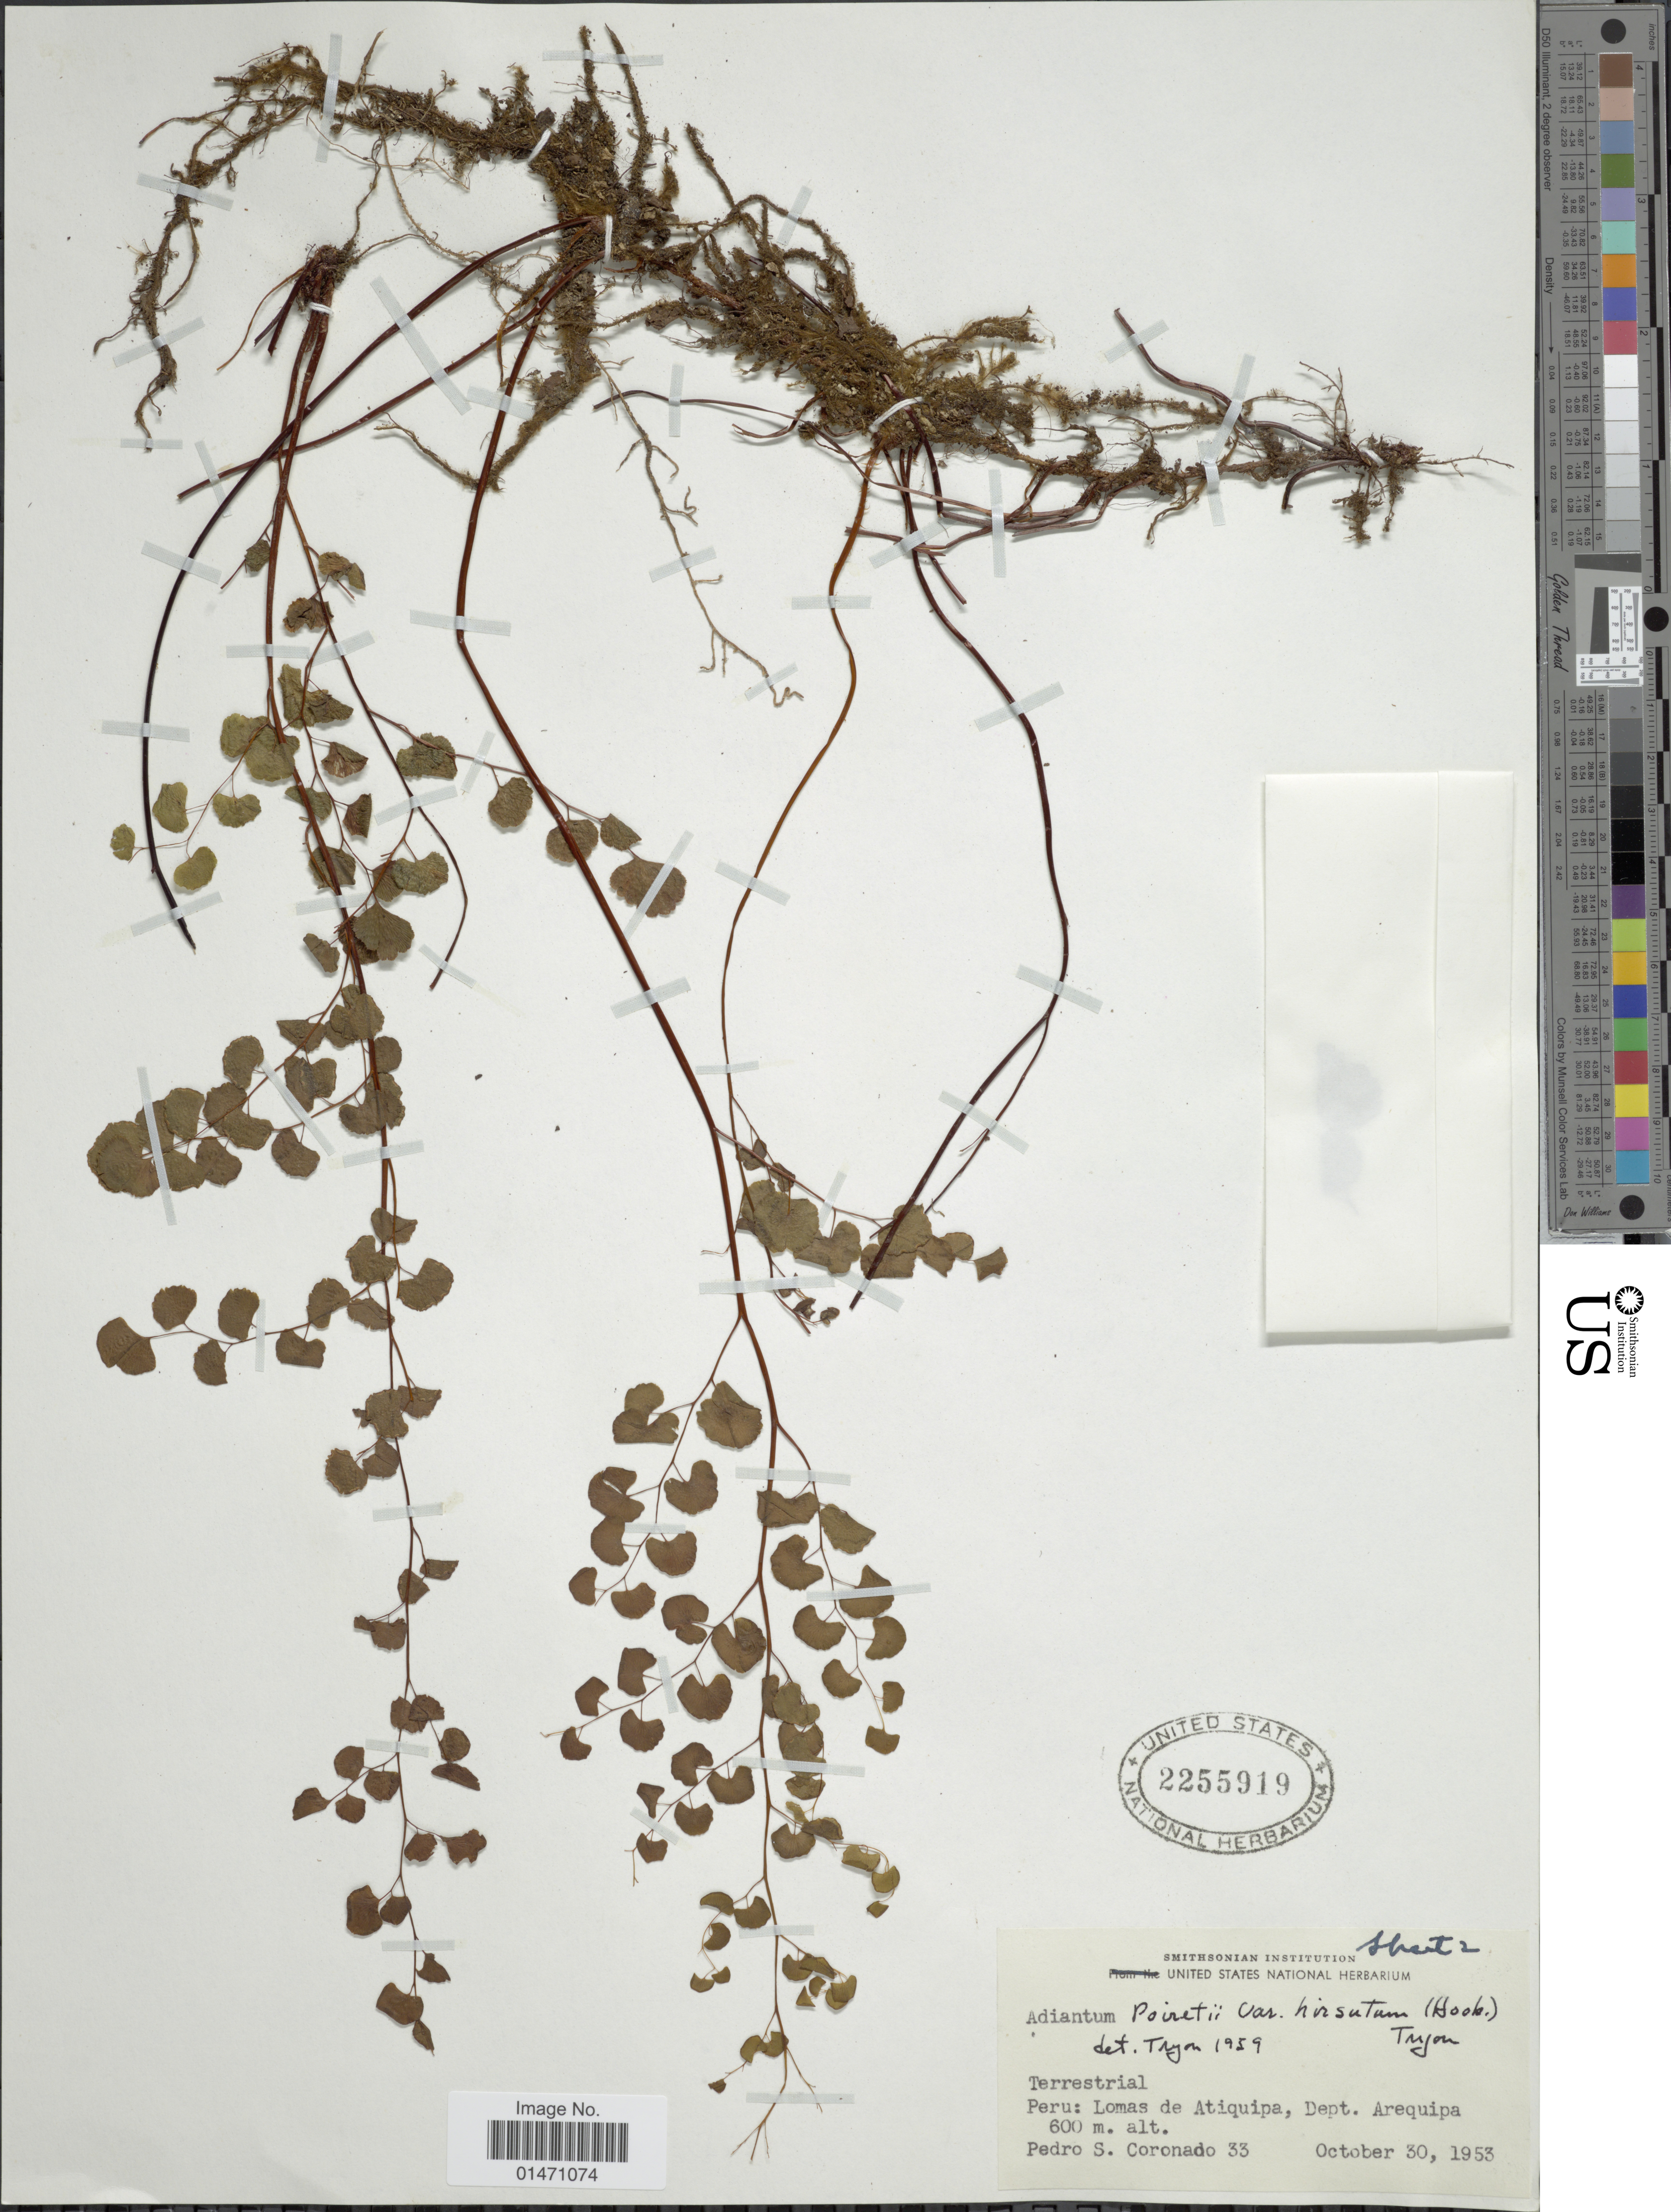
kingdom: Plantae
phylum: Tracheophyta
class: Polypodiopsida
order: Polypodiales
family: Pteridaceae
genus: Adiantum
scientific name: Adiantum poiretii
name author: Wikstr.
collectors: P. Coronado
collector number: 33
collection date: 1953-10-30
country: Peru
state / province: Arequipa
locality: Terrestrial, Peru: Lomas de Atiquipa, Dept. Arequipa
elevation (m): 600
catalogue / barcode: US 2255919